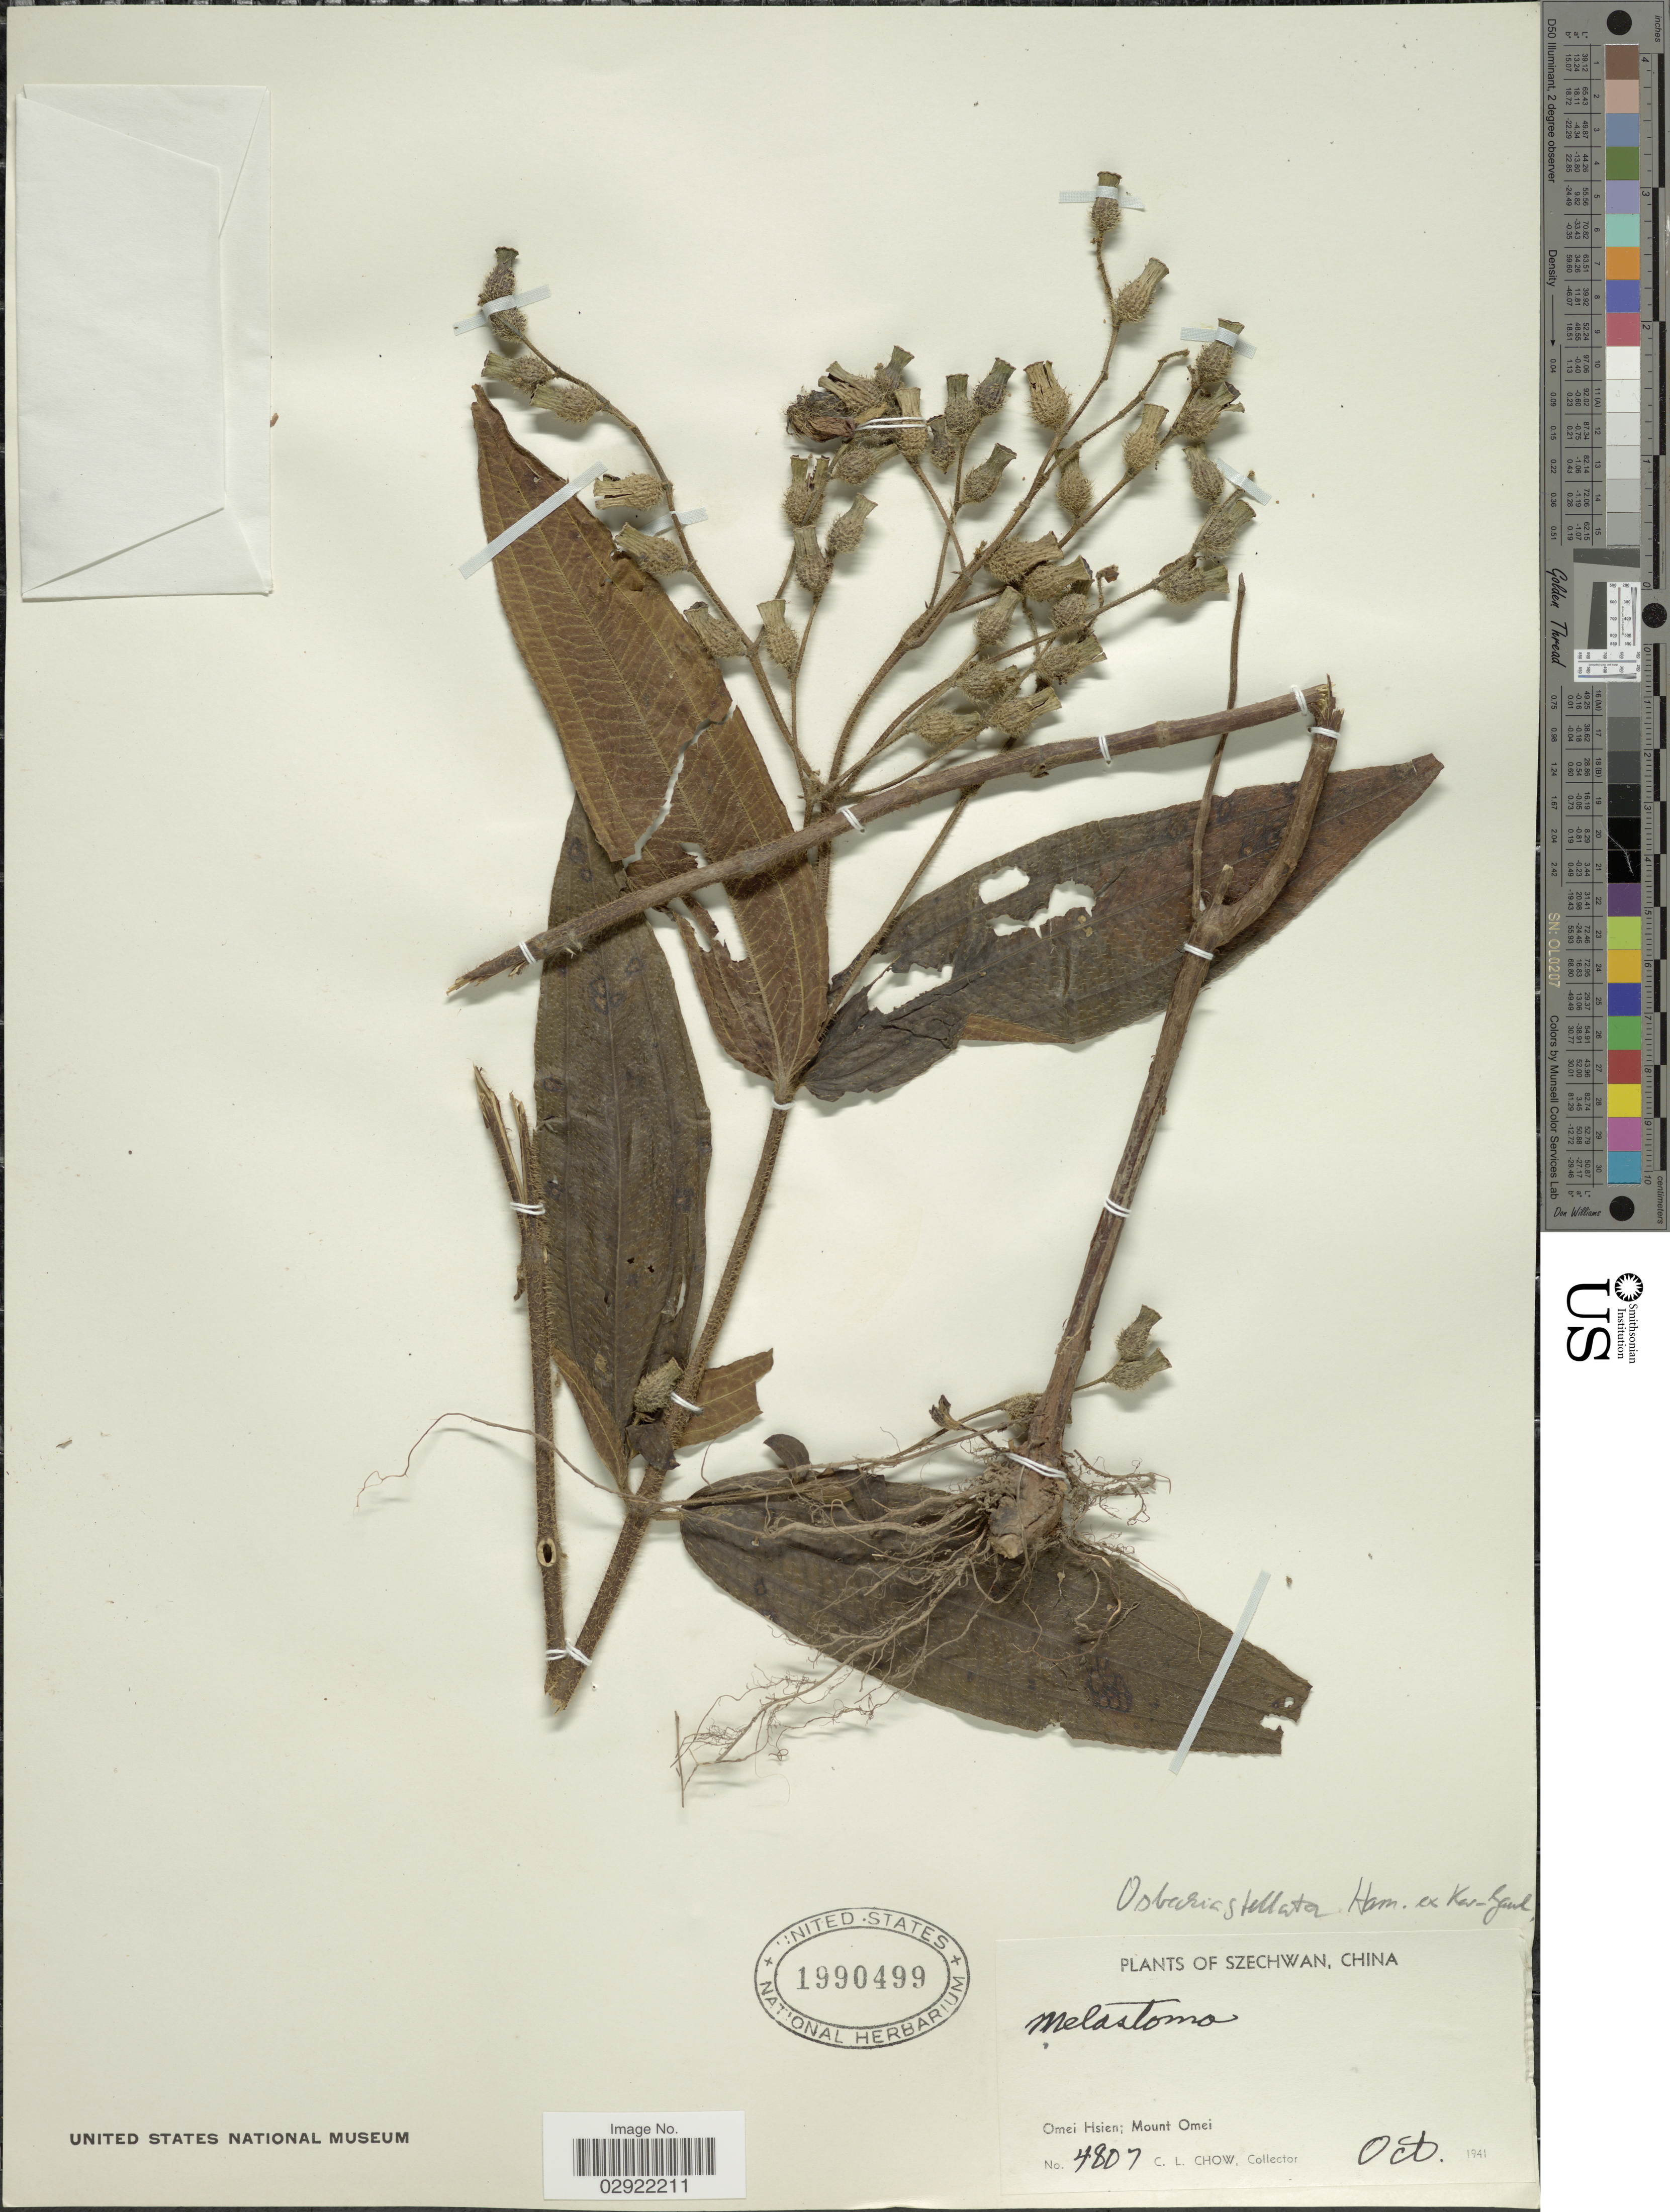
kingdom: Plantae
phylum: Tracheophyta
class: Magnoliopsida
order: Myrtales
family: Melastomataceae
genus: Osbeckia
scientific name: Osbeckia stellata var. crinita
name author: (Benth. ex Naudin) C.Hansen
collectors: C. Chow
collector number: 4807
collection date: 1941-10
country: China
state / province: Sichuan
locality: Szechwan. Omei Hsien; Mount Omei.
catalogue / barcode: US 1990499